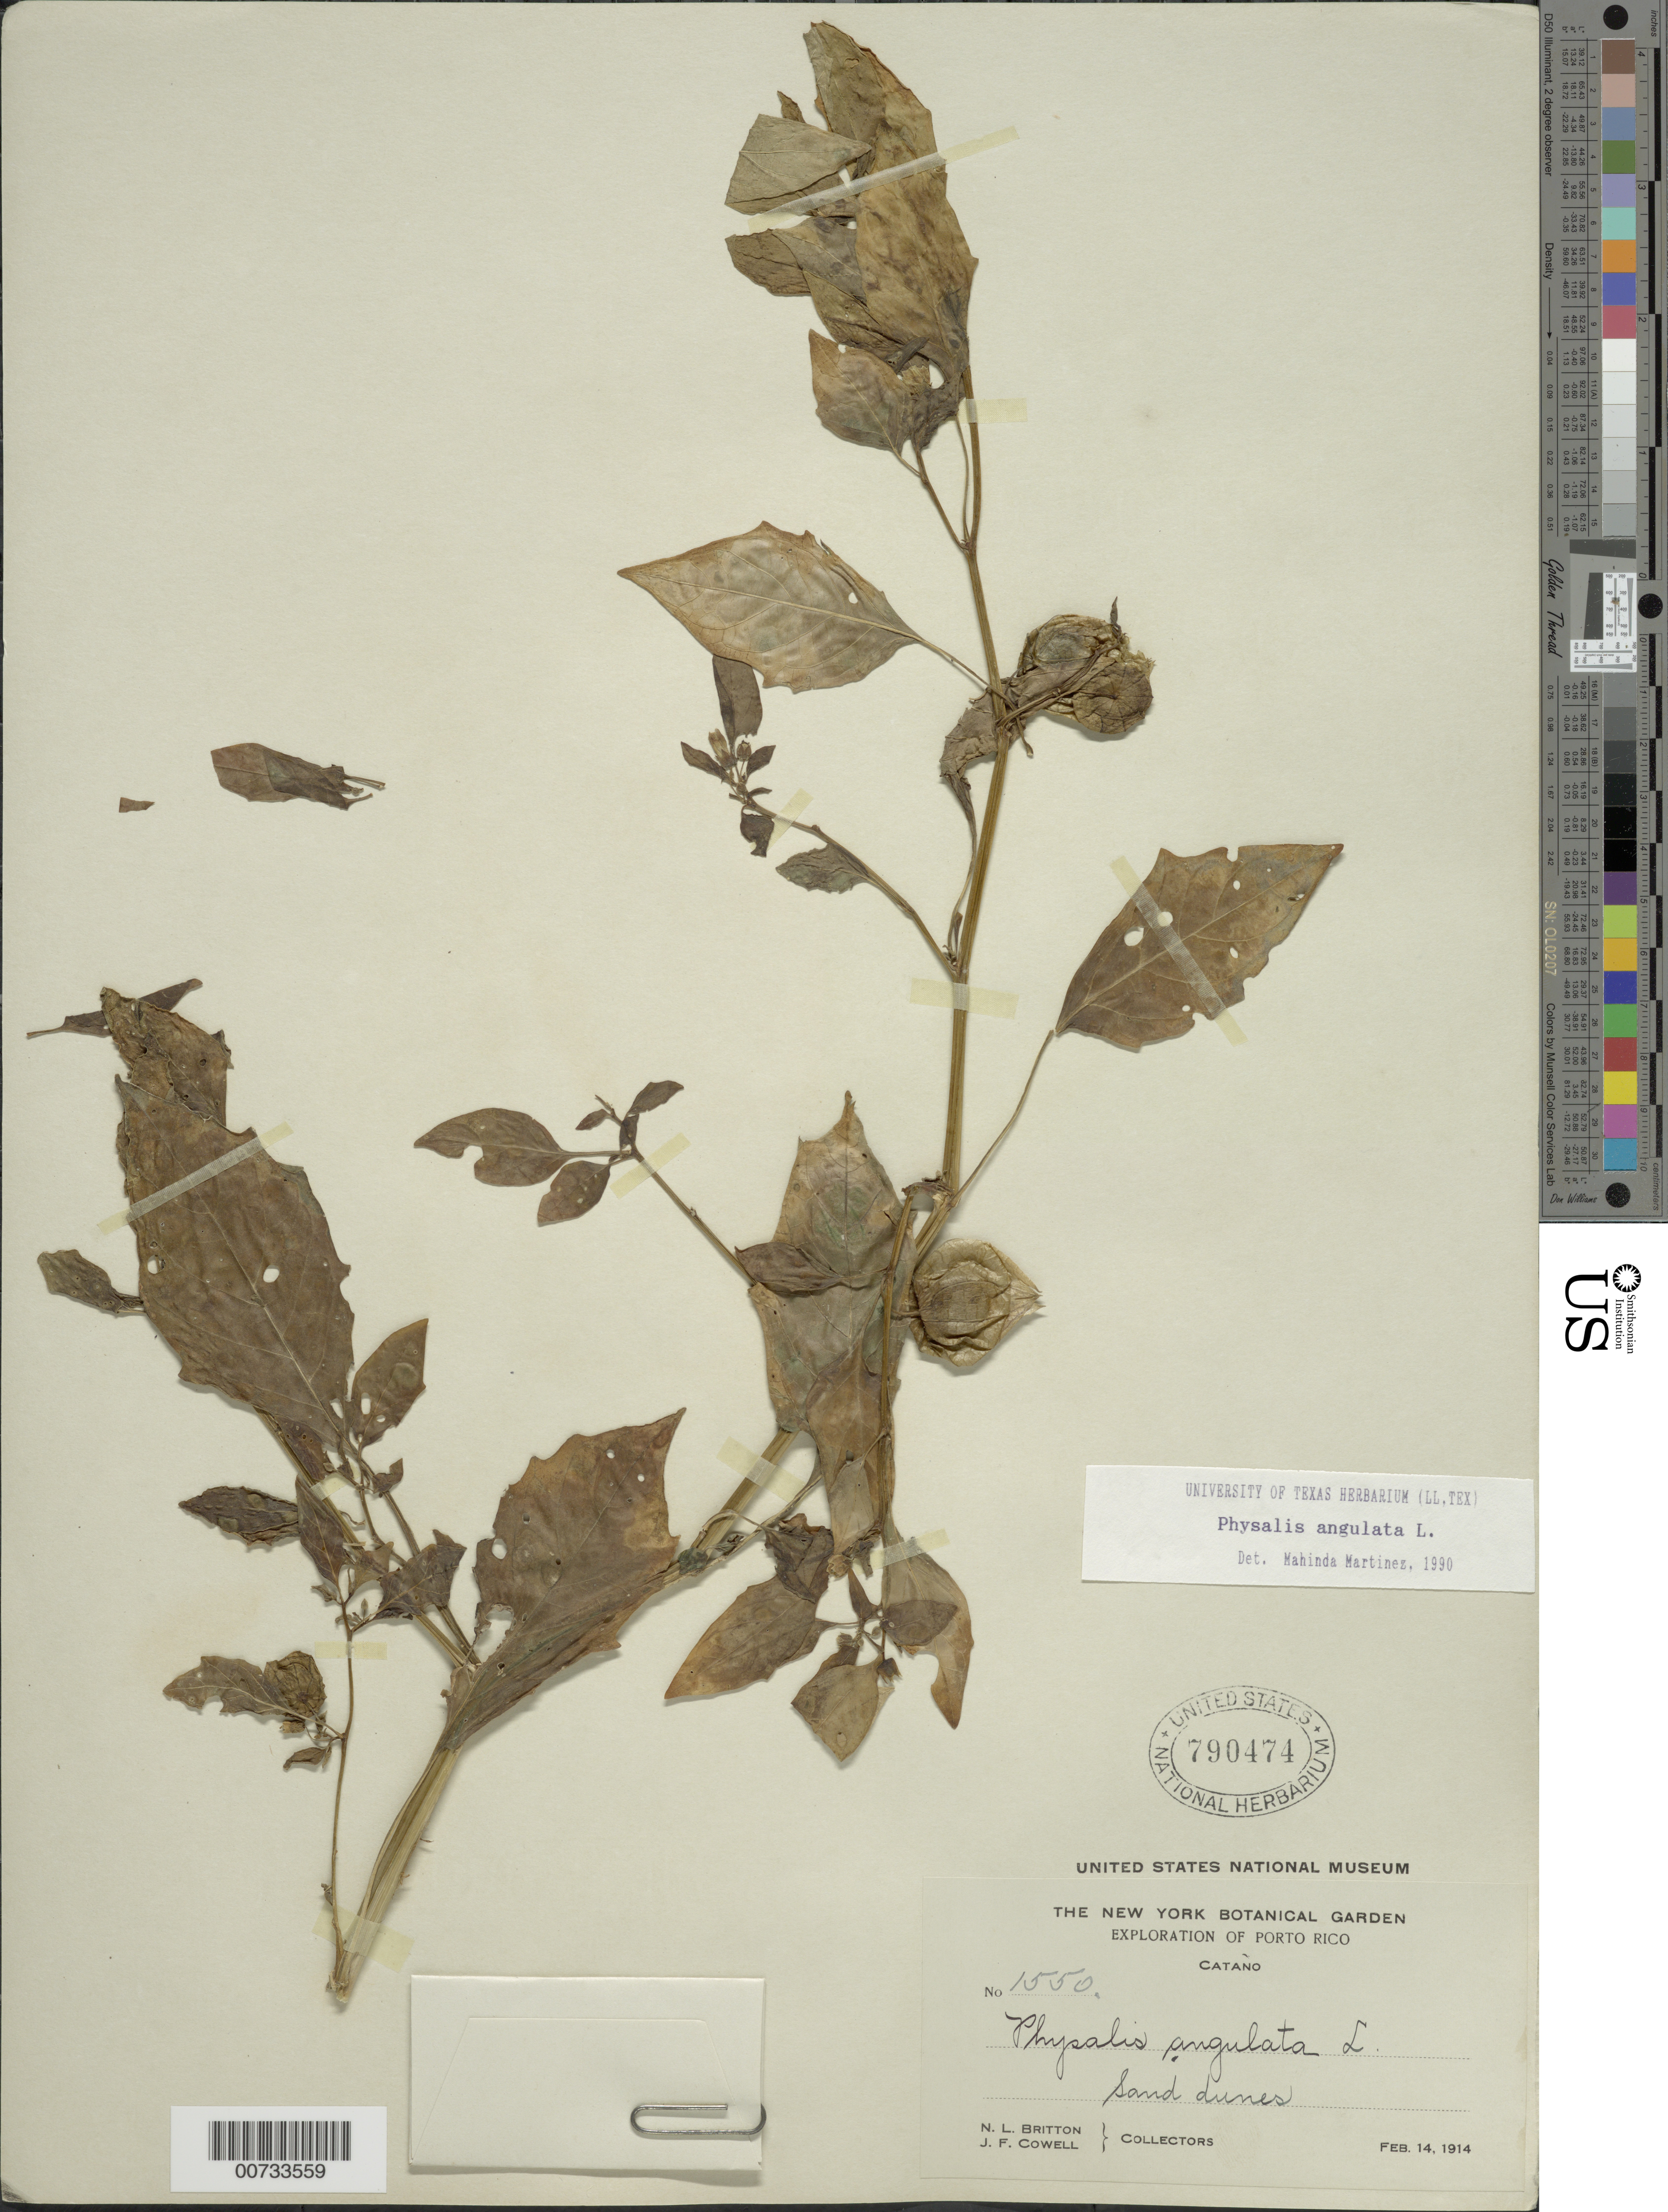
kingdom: Plantae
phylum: Tracheophyta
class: Magnoliopsida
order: Solanales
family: Solanaceae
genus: Physalis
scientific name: Physalis angulata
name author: L.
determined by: Martinez, M.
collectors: N. Britton & J. F. Cowell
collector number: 1550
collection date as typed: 14 Feb 1914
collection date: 1914-02-14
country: Puerto Rico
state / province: Cataño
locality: Cataño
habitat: Sand dunes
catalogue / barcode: US 790474